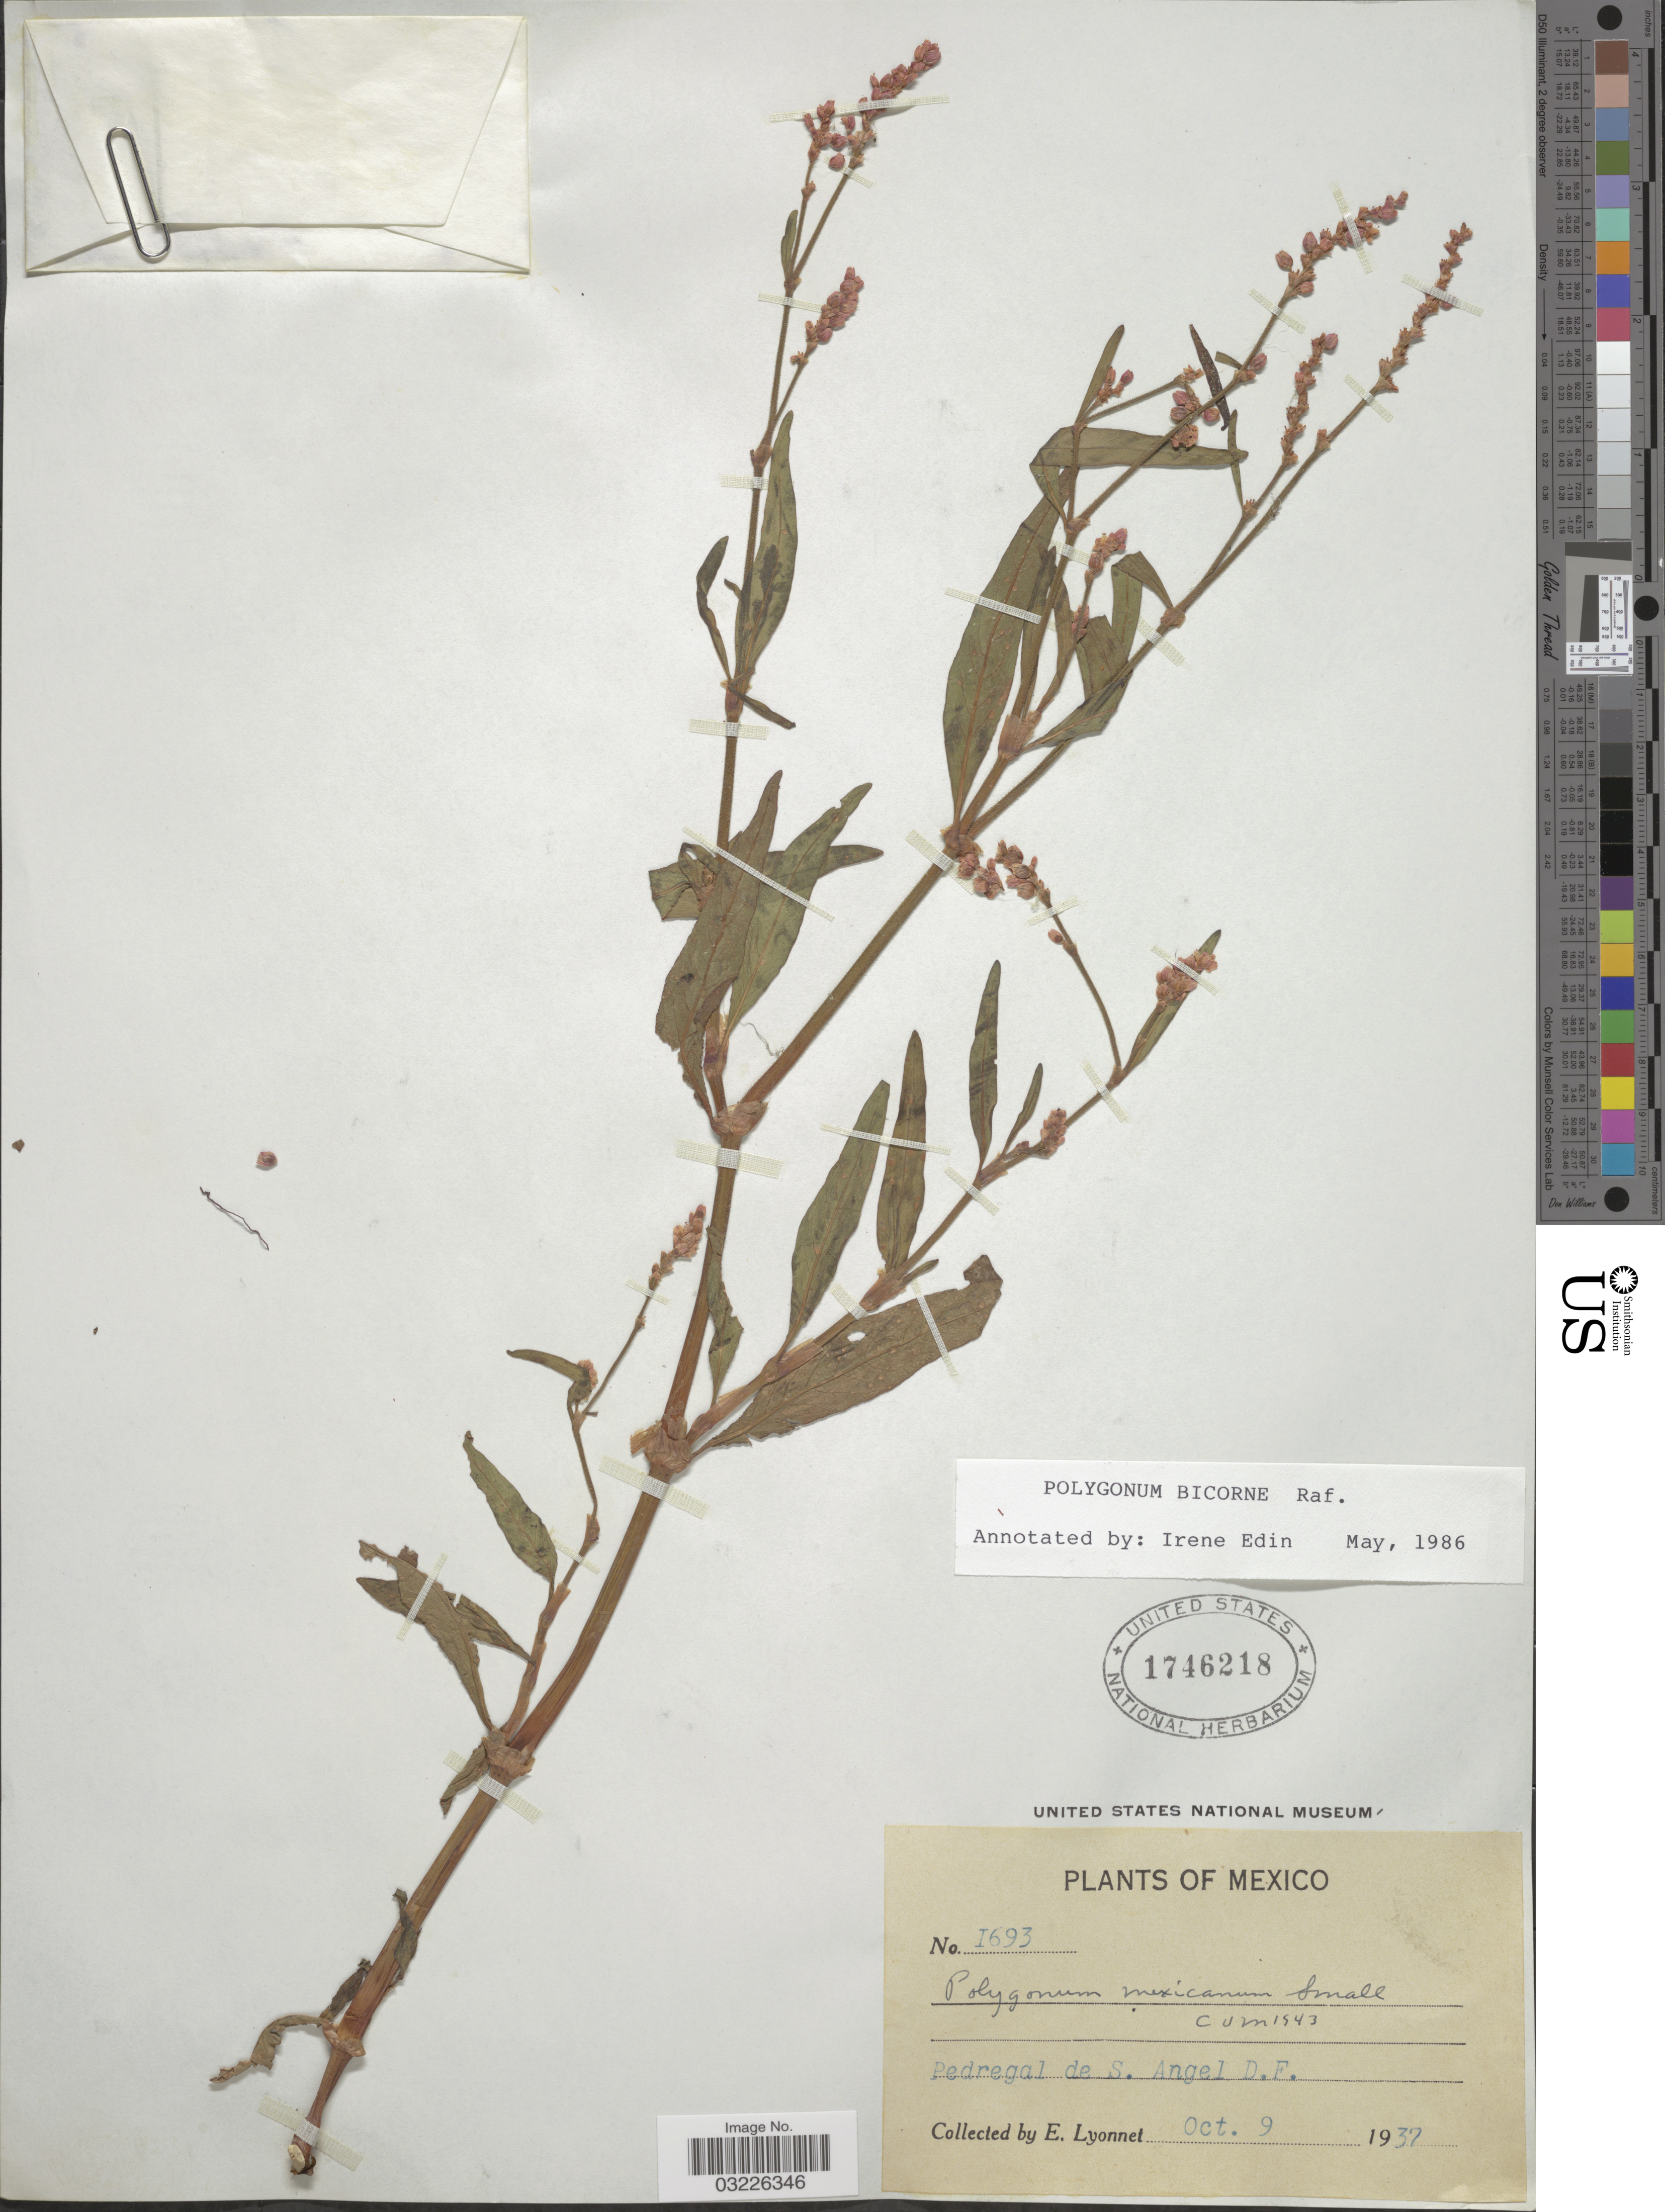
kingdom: Plantae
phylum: Tracheophyta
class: Magnoliopsida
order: Caryophyllales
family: Polygonaceae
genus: Polygonum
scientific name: Polygonum bicorne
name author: Raf.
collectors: E. Lyonnet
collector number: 1693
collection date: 1937-10-09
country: Mexico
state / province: Distrito Federal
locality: Pedregal de S. Angel D.F.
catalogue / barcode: US 1746218